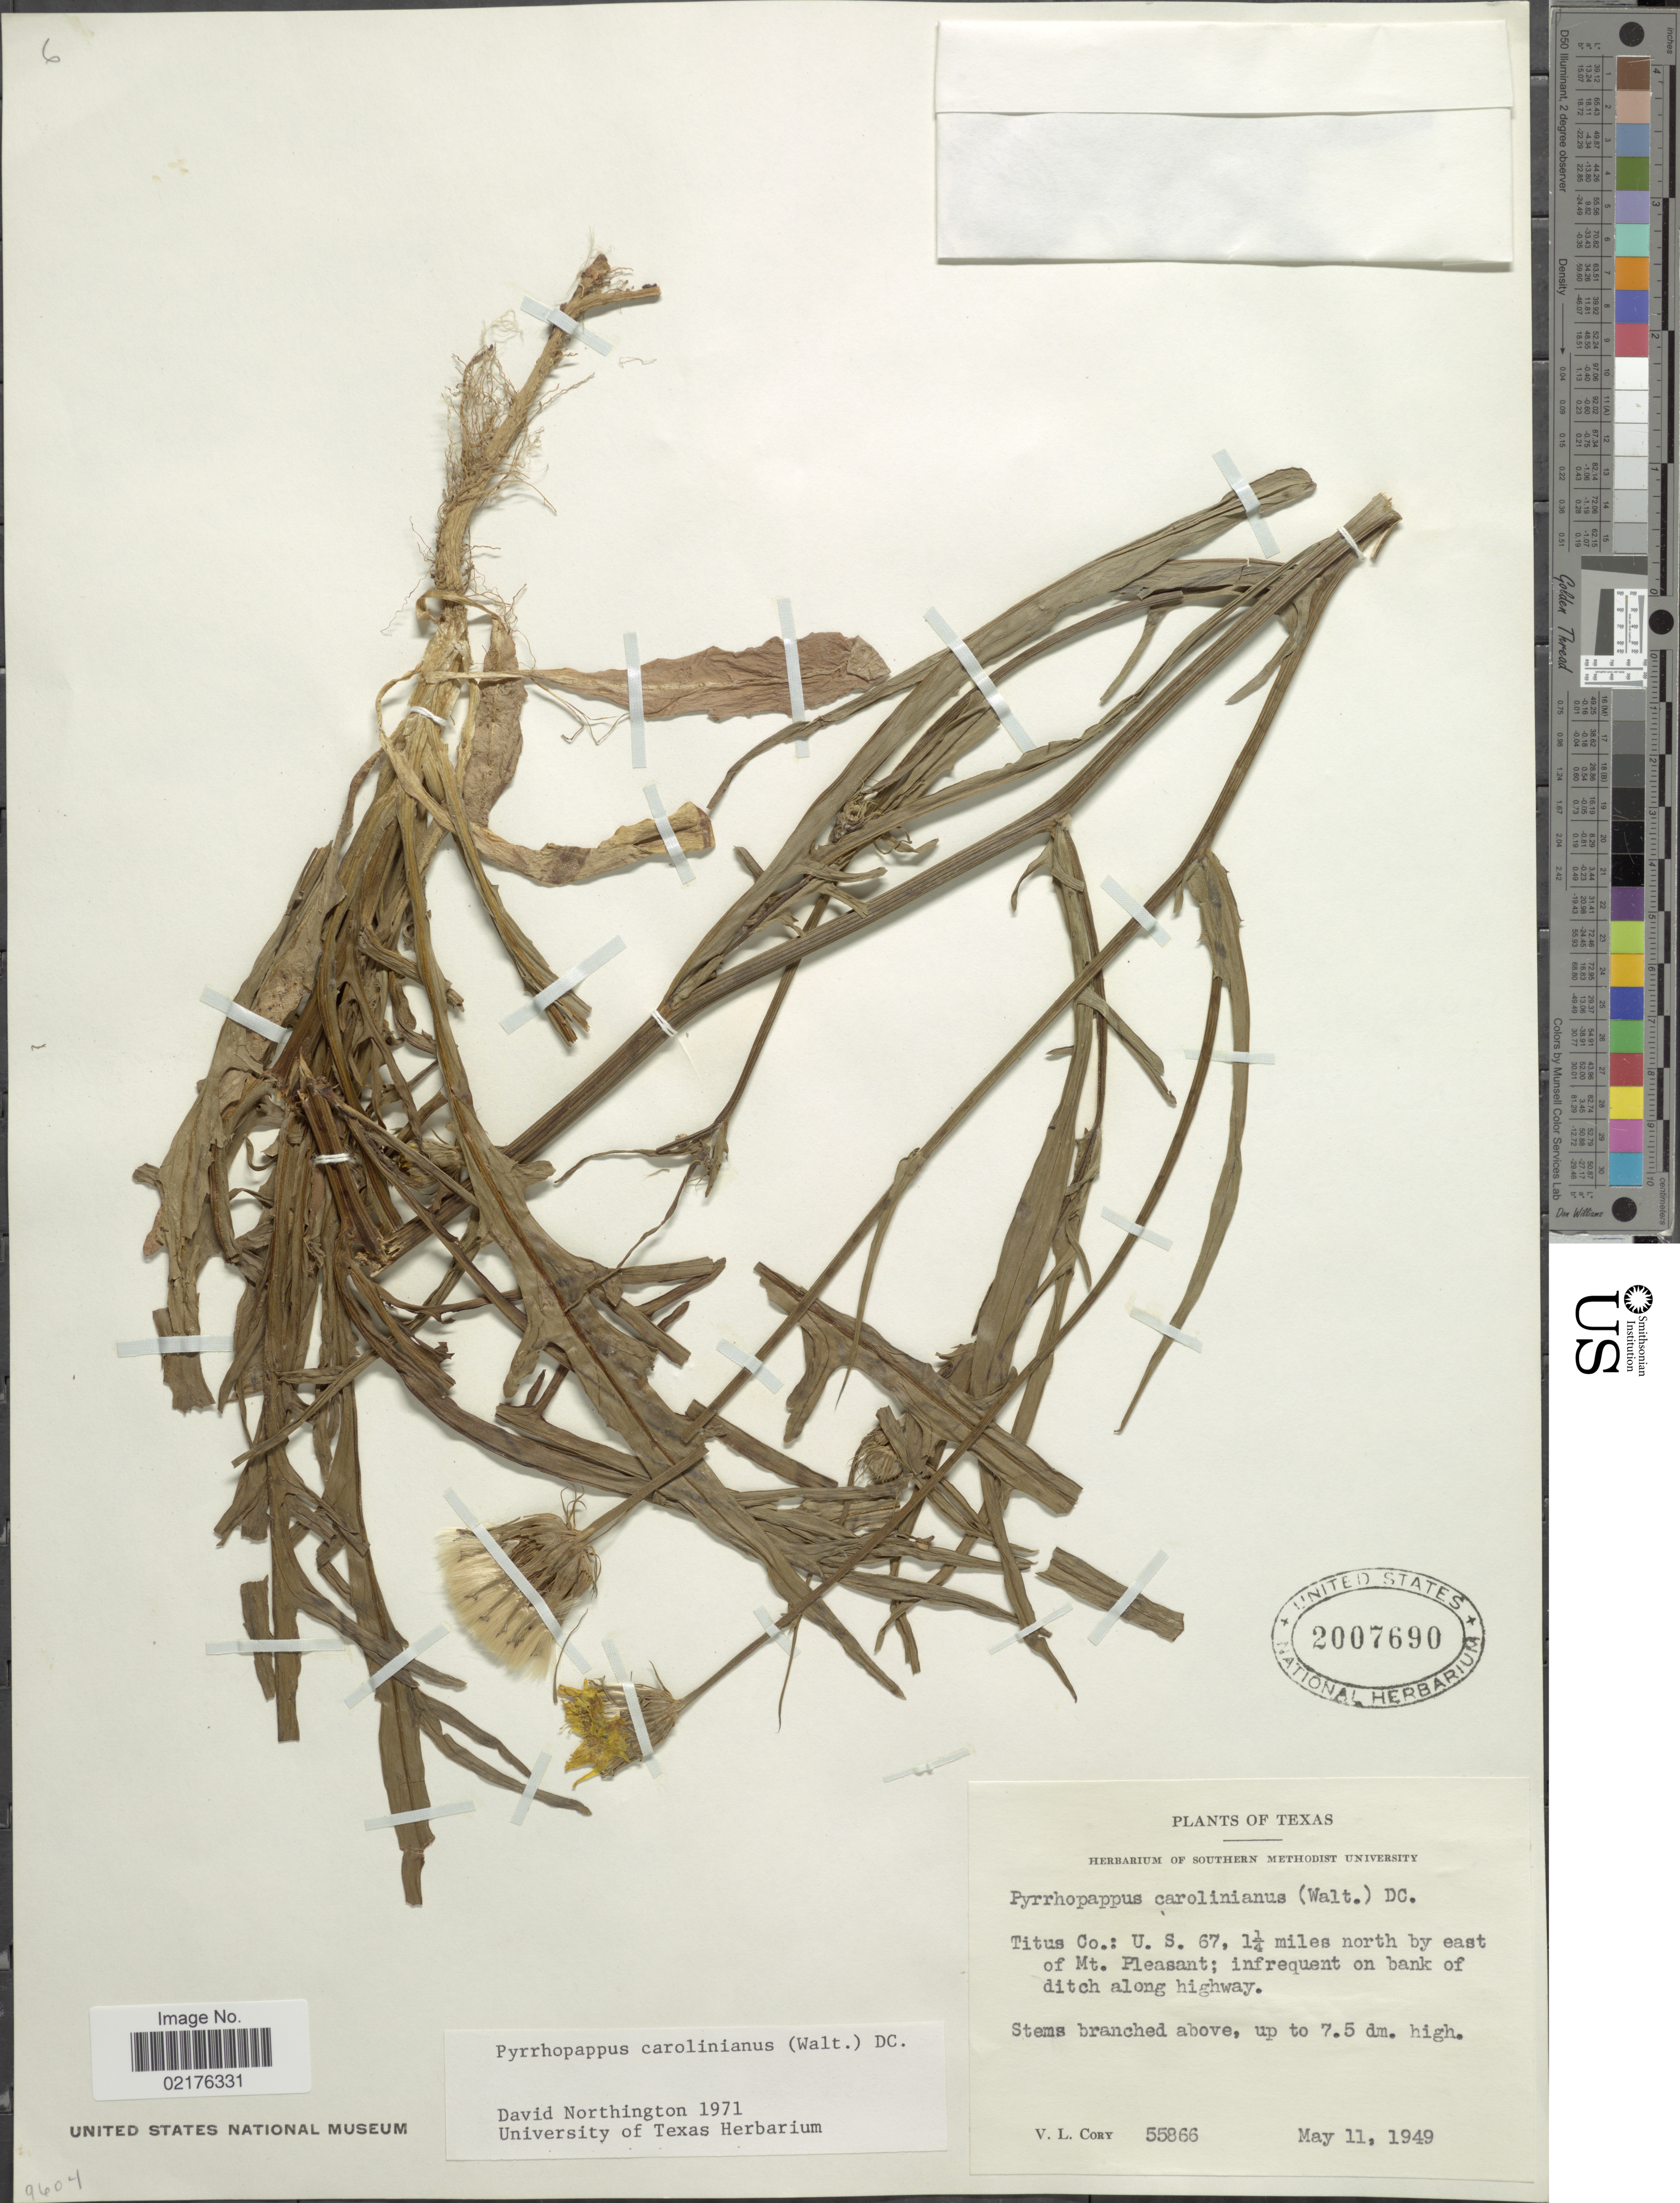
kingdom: Plantae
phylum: Tracheophyta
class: Magnoliopsida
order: Asterales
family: Asteraceae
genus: Pyrrhopappus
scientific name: Pyrrhopappus carolinianus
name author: (Walter) DC.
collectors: V. Cory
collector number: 55866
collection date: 1949-05-11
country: United States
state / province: Texas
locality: Titus Co: U.S. 67, 1¼ miles north by east of Mt. Pleasant, infrequent on bank of ditch along highway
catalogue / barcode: US 2007690